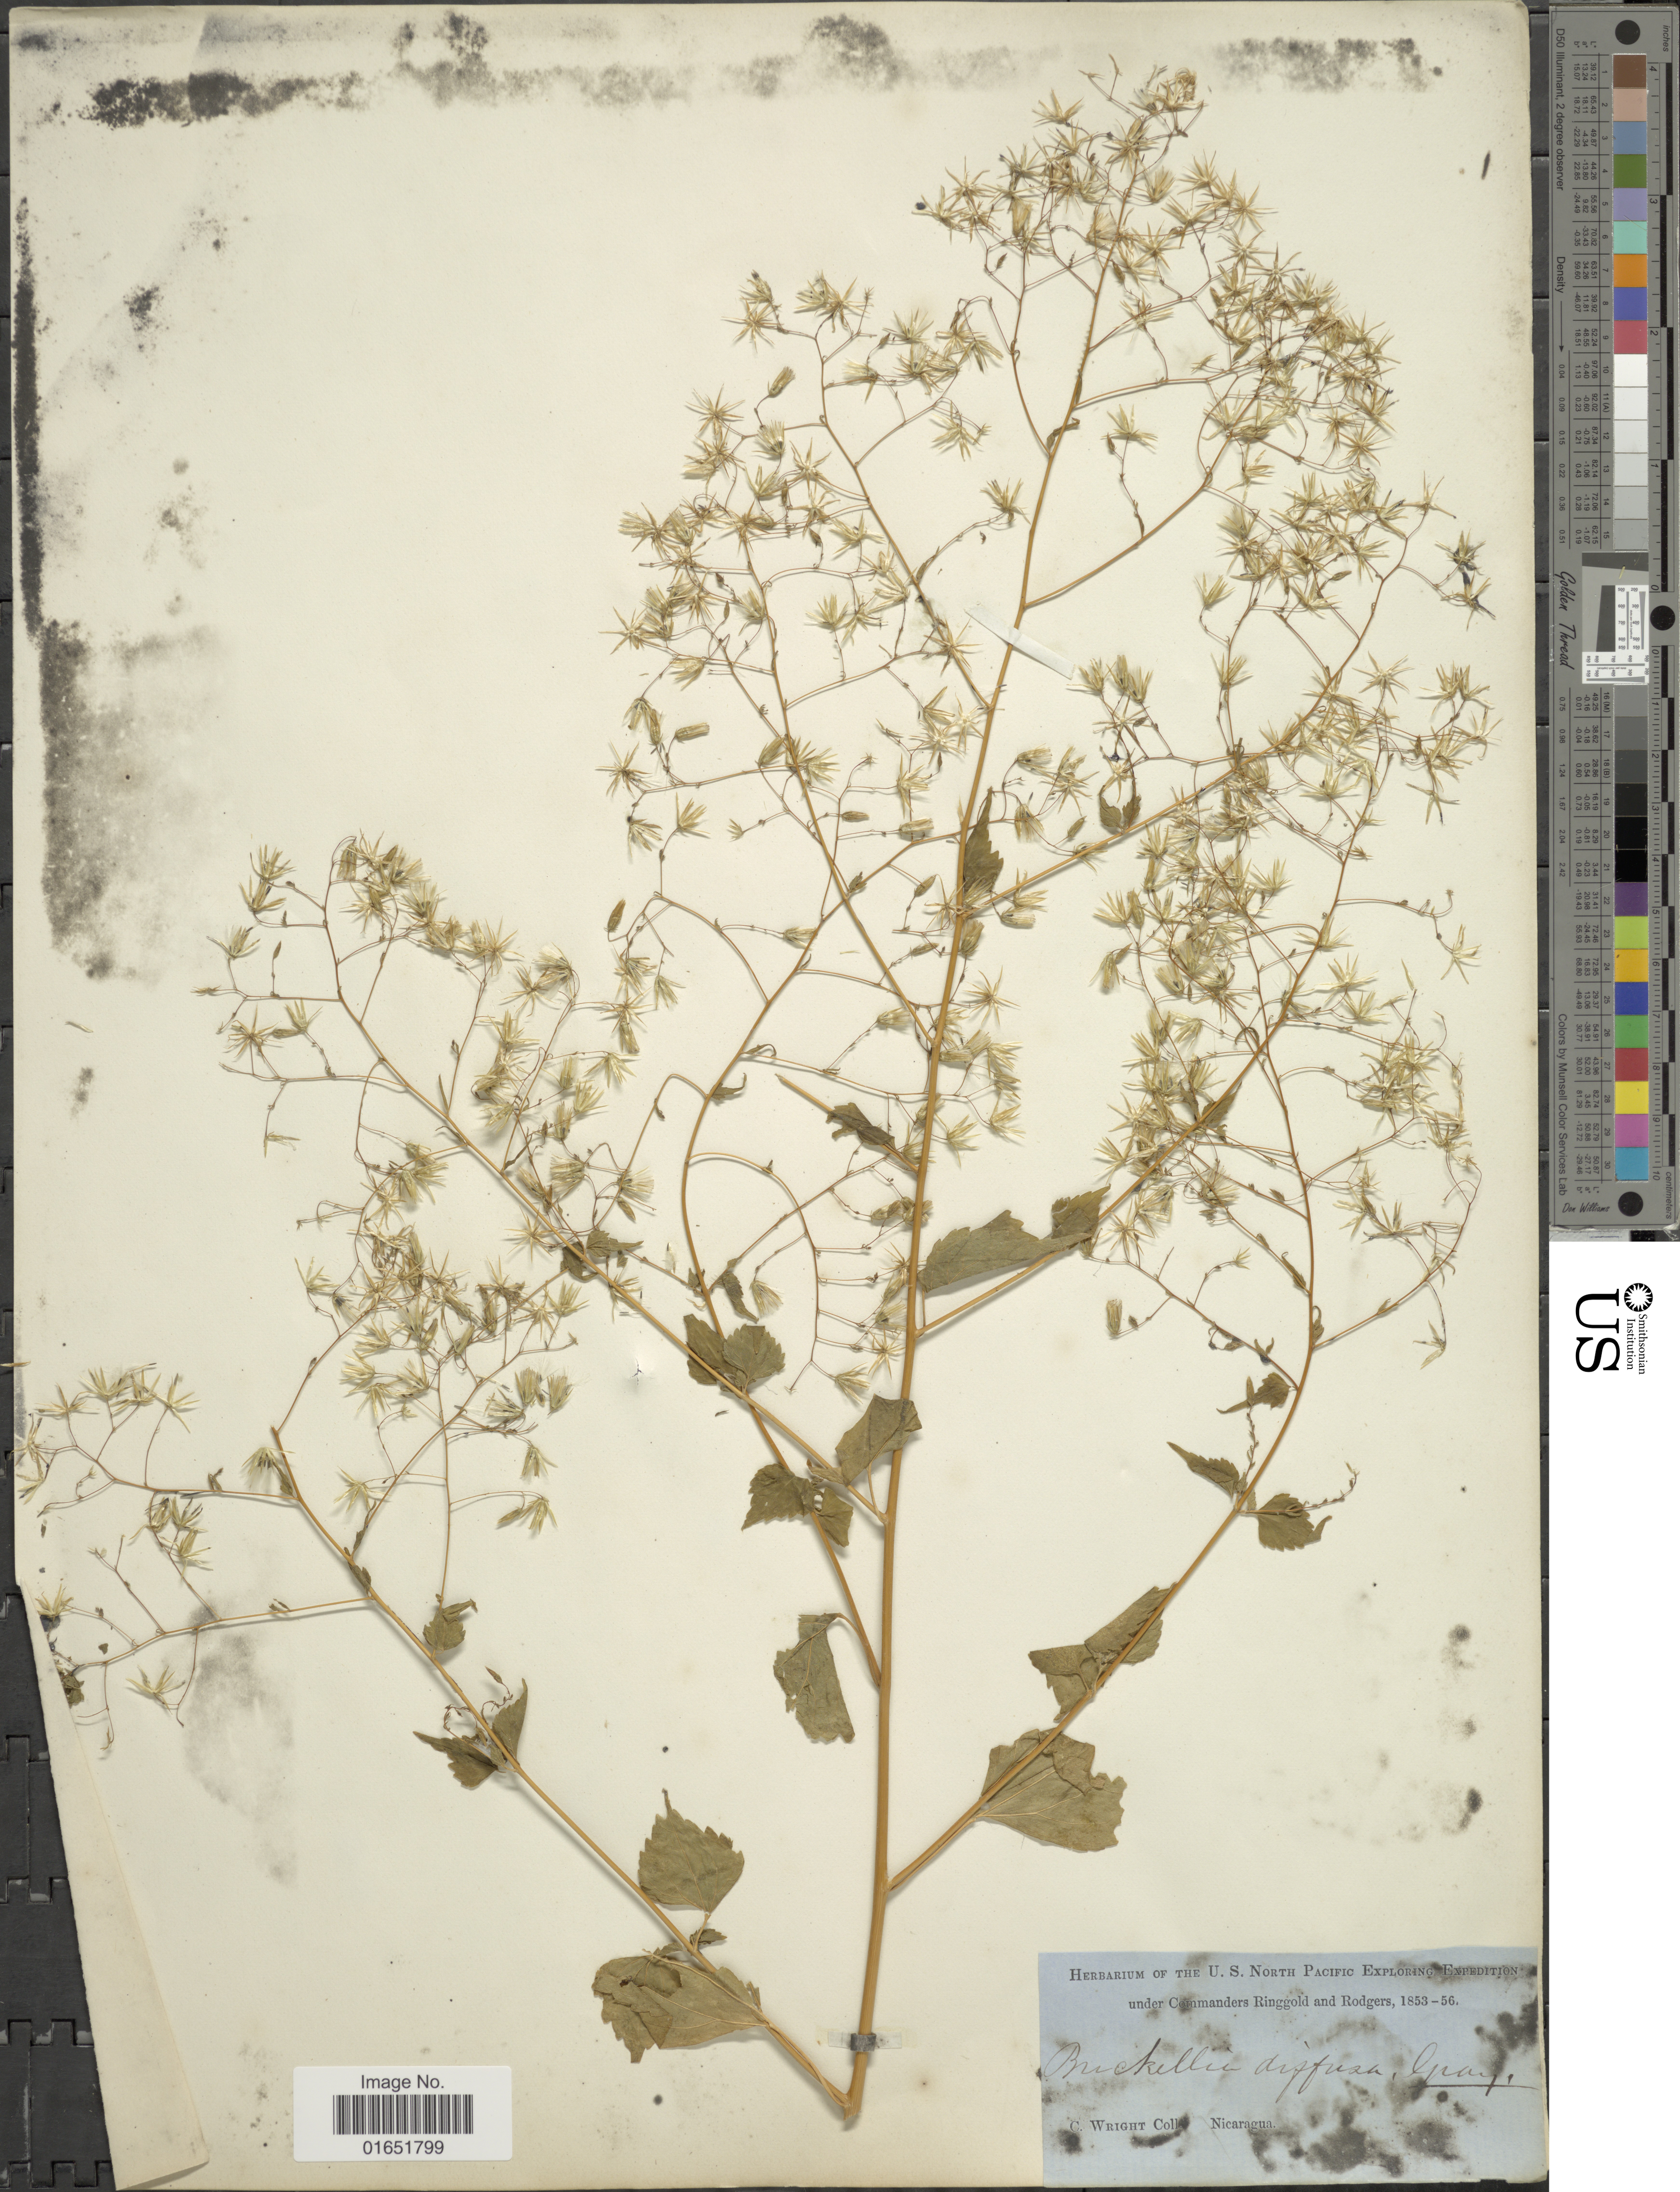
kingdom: Plantae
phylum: Tracheophyta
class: Magnoliopsida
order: Asterales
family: Asteraceae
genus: Brickellia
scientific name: Brickellia diffusa M.E. Jones, nom illeg.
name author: M.E. Jones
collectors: C. Wright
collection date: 1853/1856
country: Nicaragua